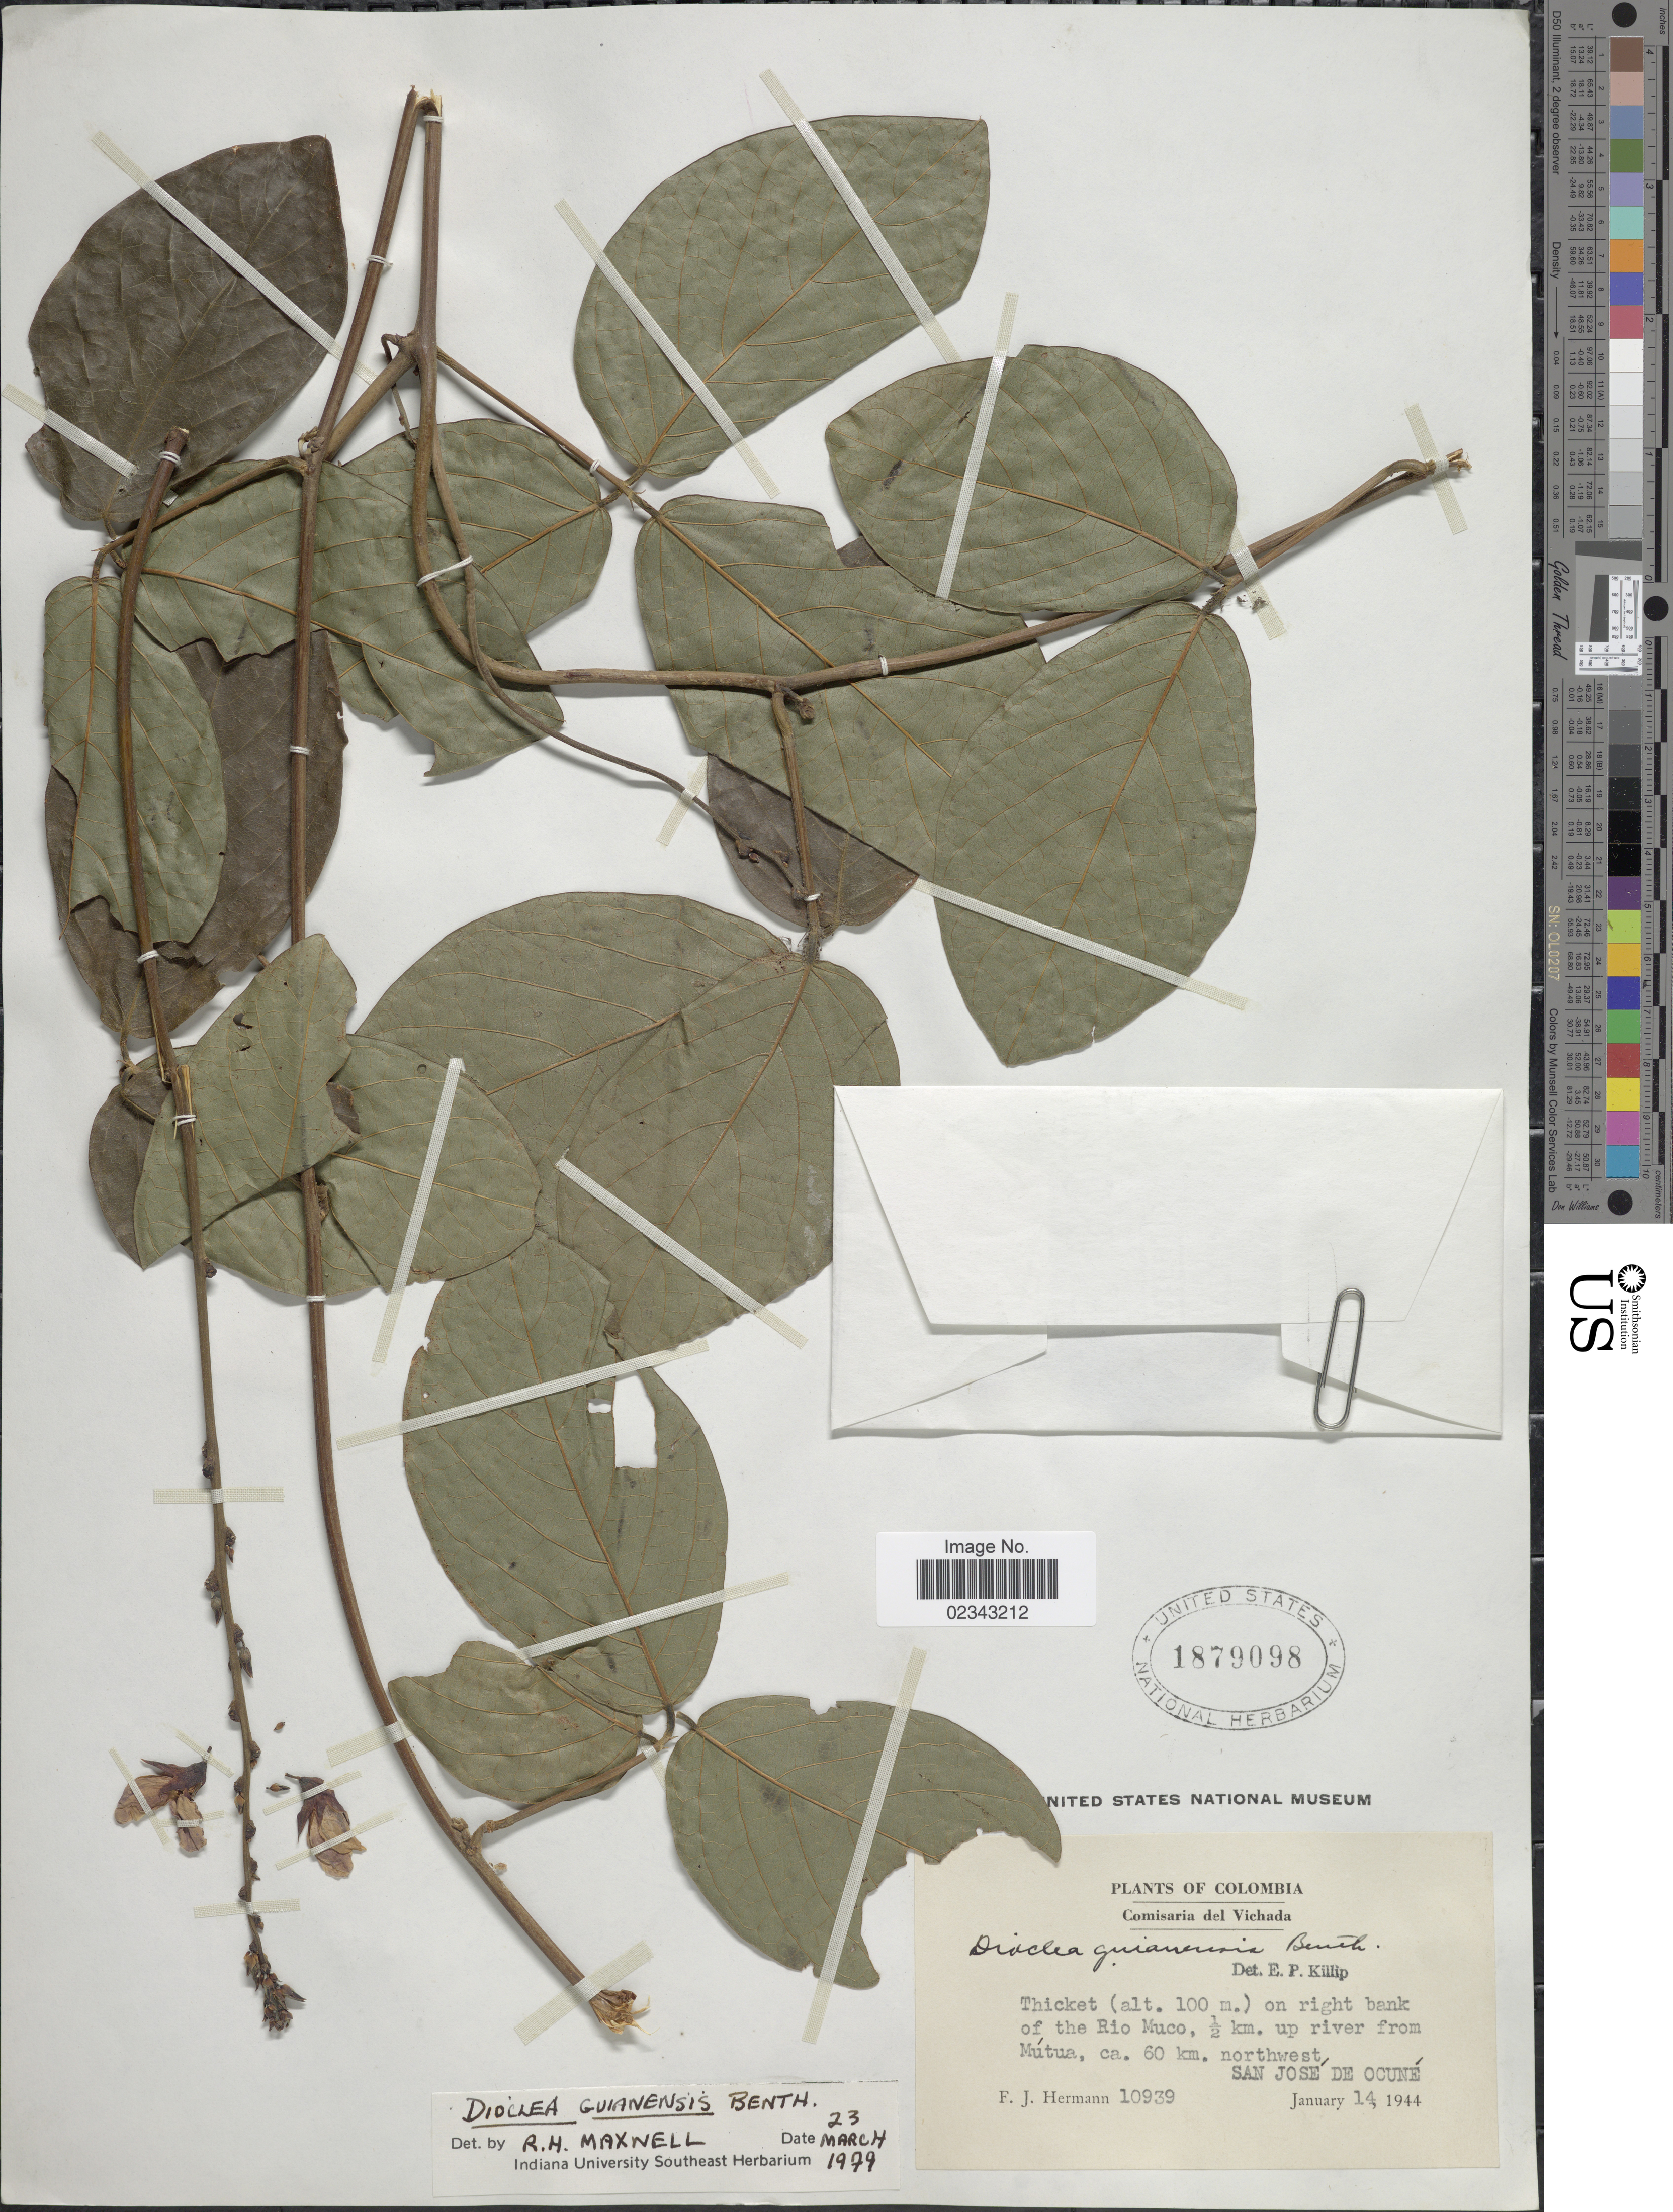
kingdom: Plantae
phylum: Tracheophyta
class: Magnoliopsida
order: Fabales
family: Fabaceae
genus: Dioclea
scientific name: Dioclea guianensis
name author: Benth.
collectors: F. J. Hermann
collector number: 10939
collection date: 1944-01-14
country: Colombia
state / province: Vichada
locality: Comisaria del Vichada, Thicket on right bank of the Rio Muco, ½ km up river from Mútua, ca. 60 km northwest San José De Ocuné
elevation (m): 100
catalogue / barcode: US 1879098